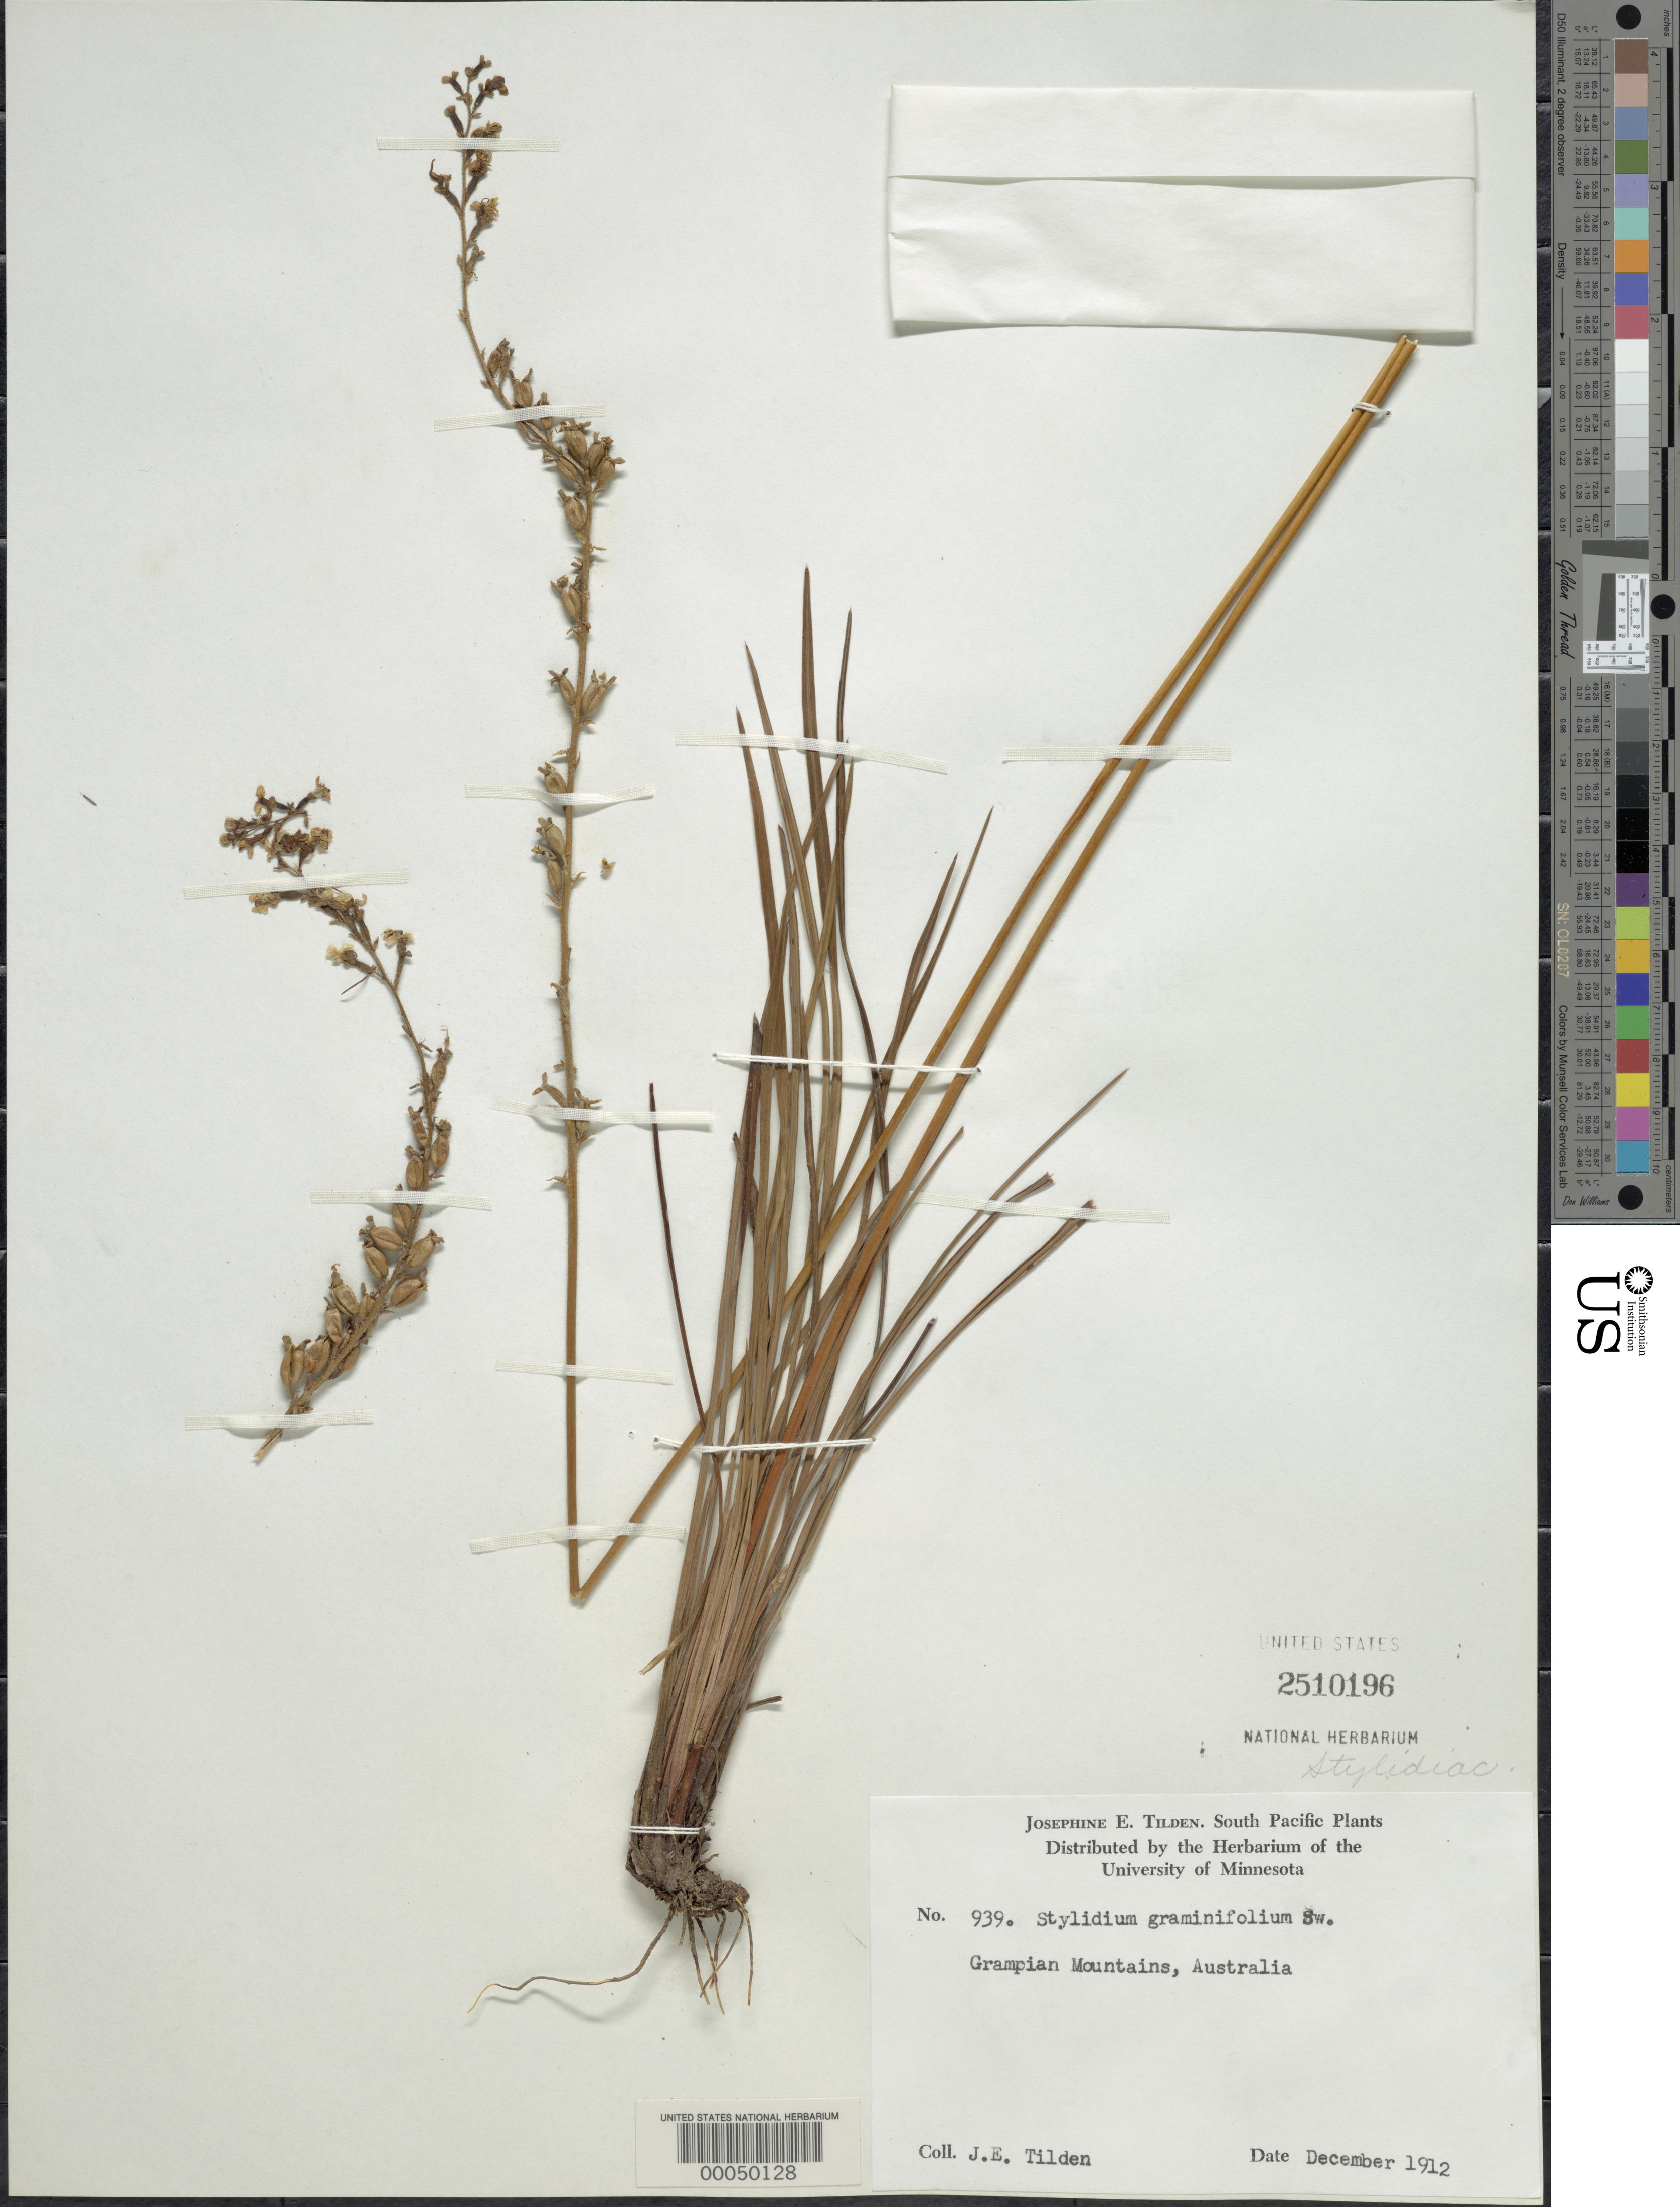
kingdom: Plantae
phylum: Tracheophyta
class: Magnoliopsida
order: Asterales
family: Stylidiaceae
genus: Stylidium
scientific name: Stylidium graminifolium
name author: Sw. ex Willd.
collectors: J. E. Tilden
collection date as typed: Dec 1912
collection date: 1912-12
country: Australia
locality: Grampian mountains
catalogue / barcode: US 2510196